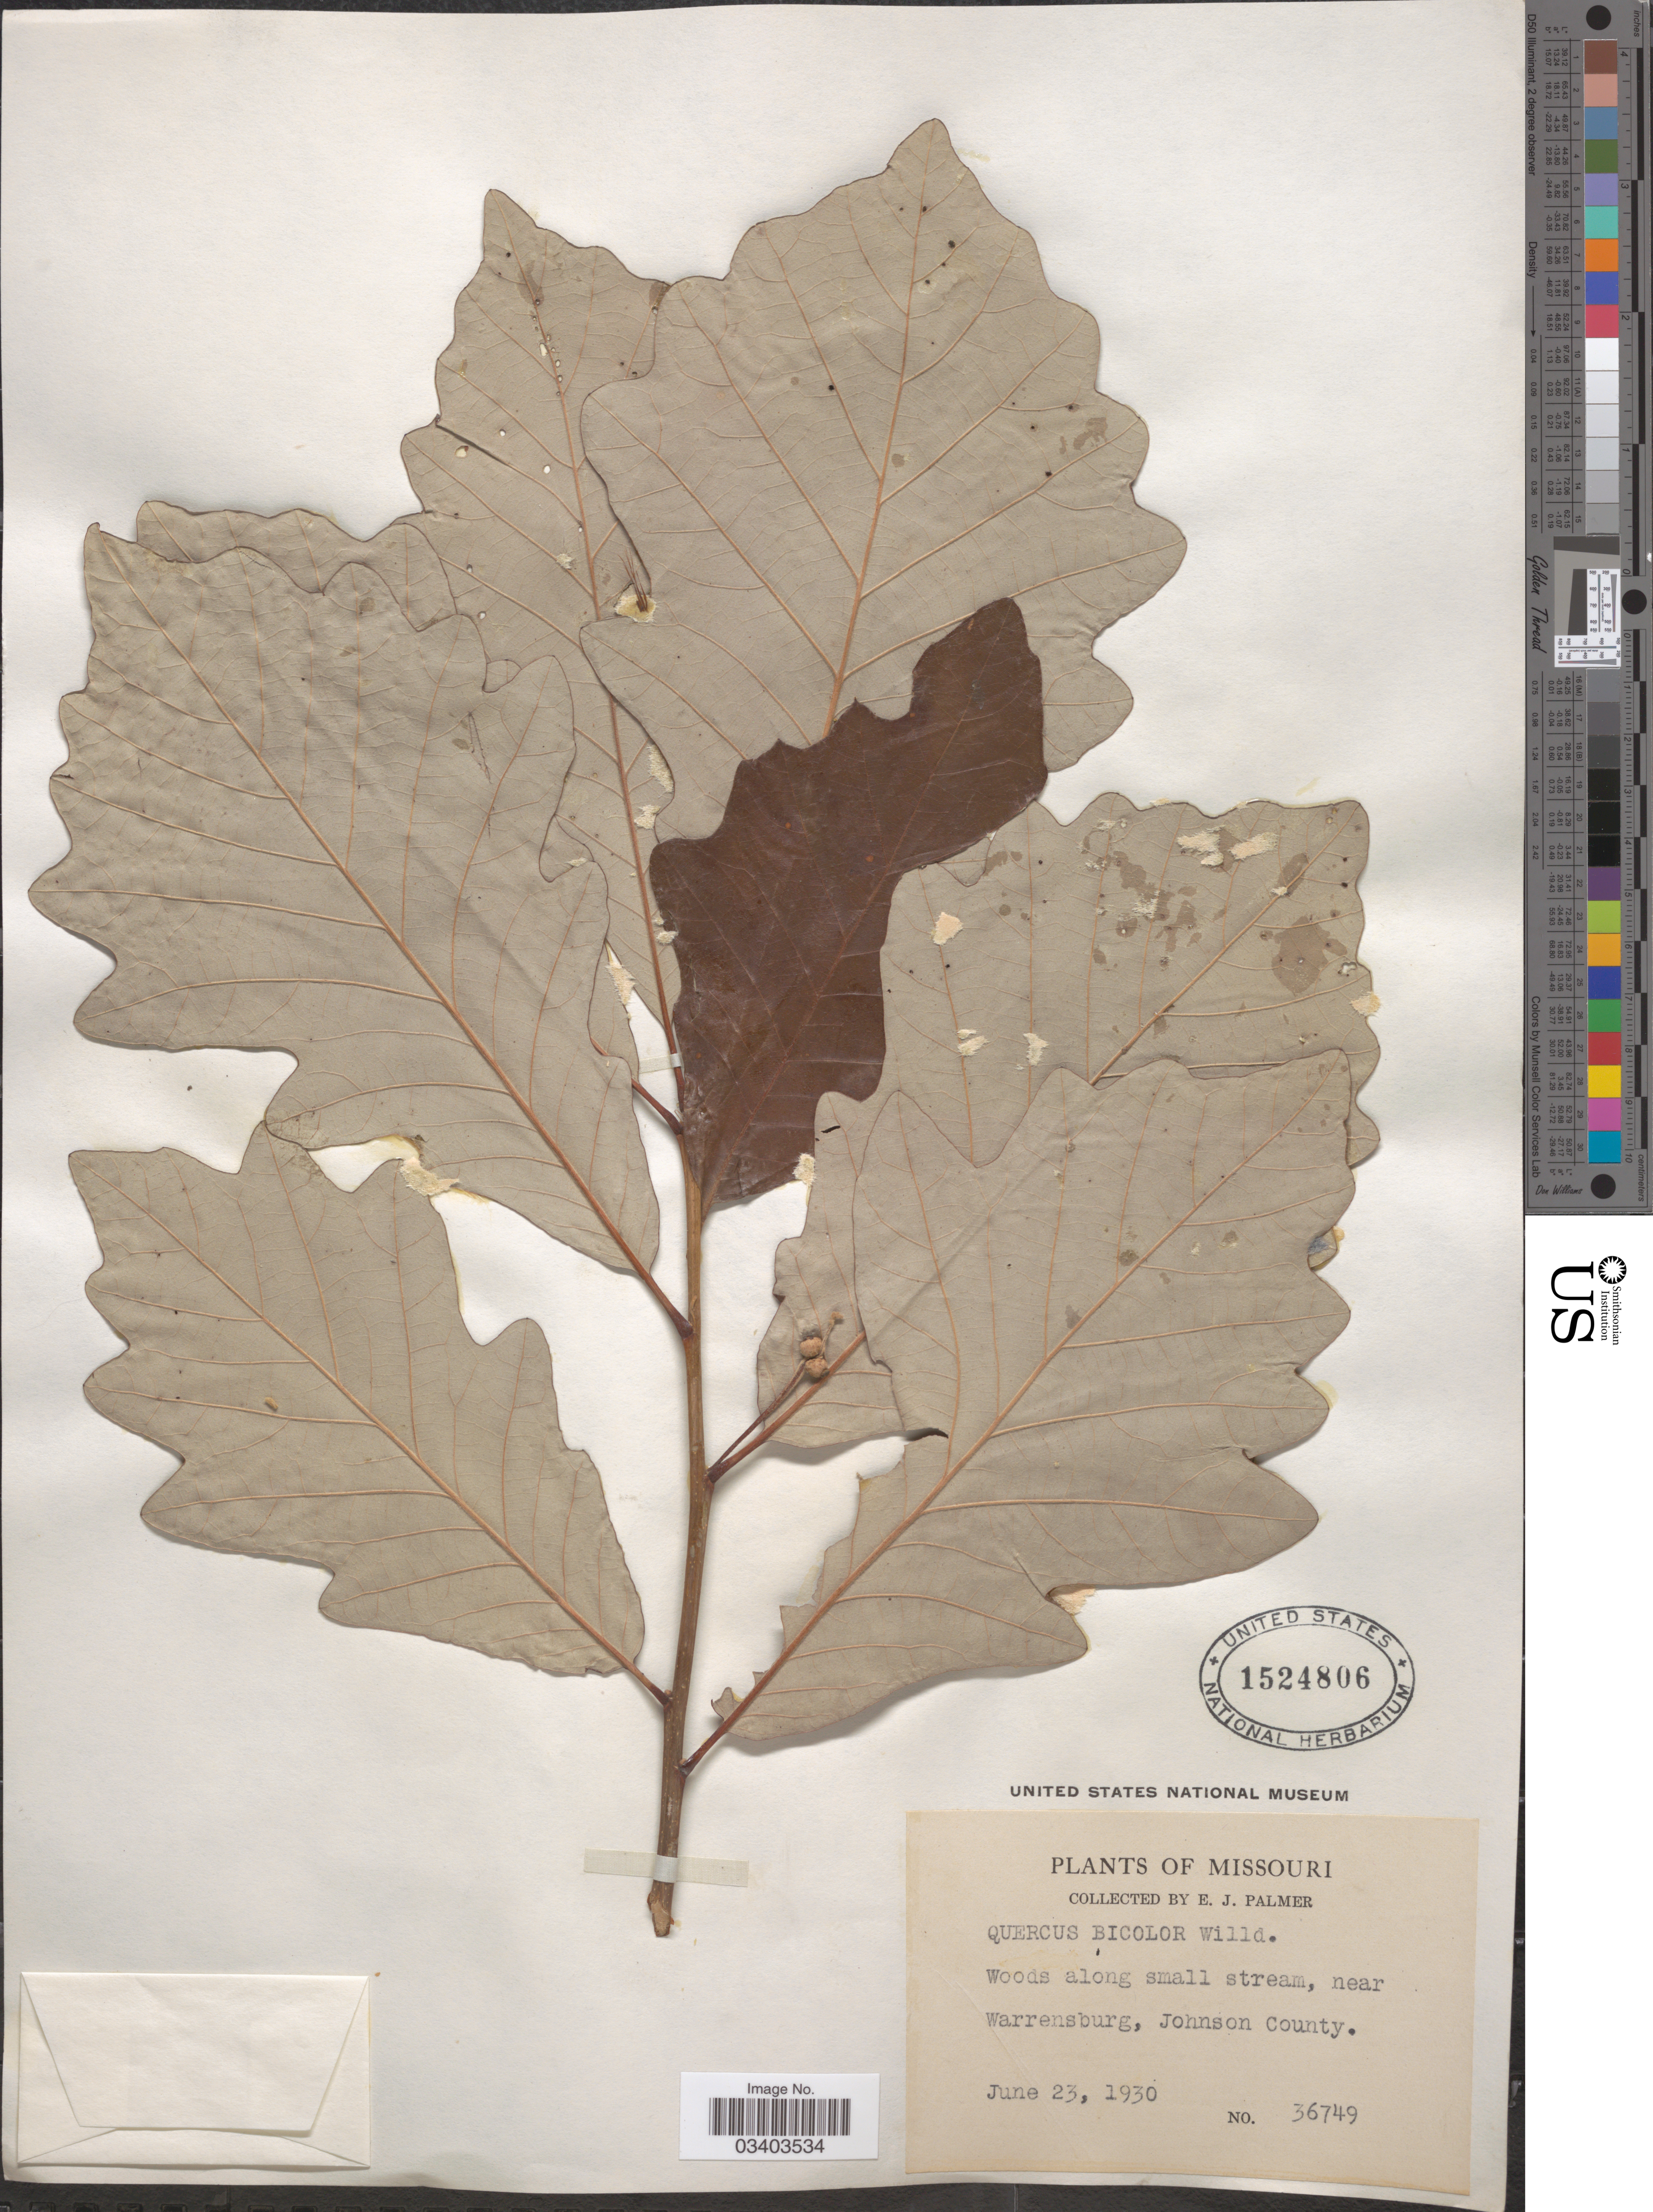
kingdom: Plantae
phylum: Tracheophyta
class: Magnoliopsida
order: Fagales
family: Fagaceae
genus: Quercus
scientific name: Quercus bicolor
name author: Willd.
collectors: E. J. Palmer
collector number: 36749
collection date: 1930-06-23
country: United States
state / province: Missouri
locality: Woods along small stream, near Warrensburg, Johnson County.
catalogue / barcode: US 1524806